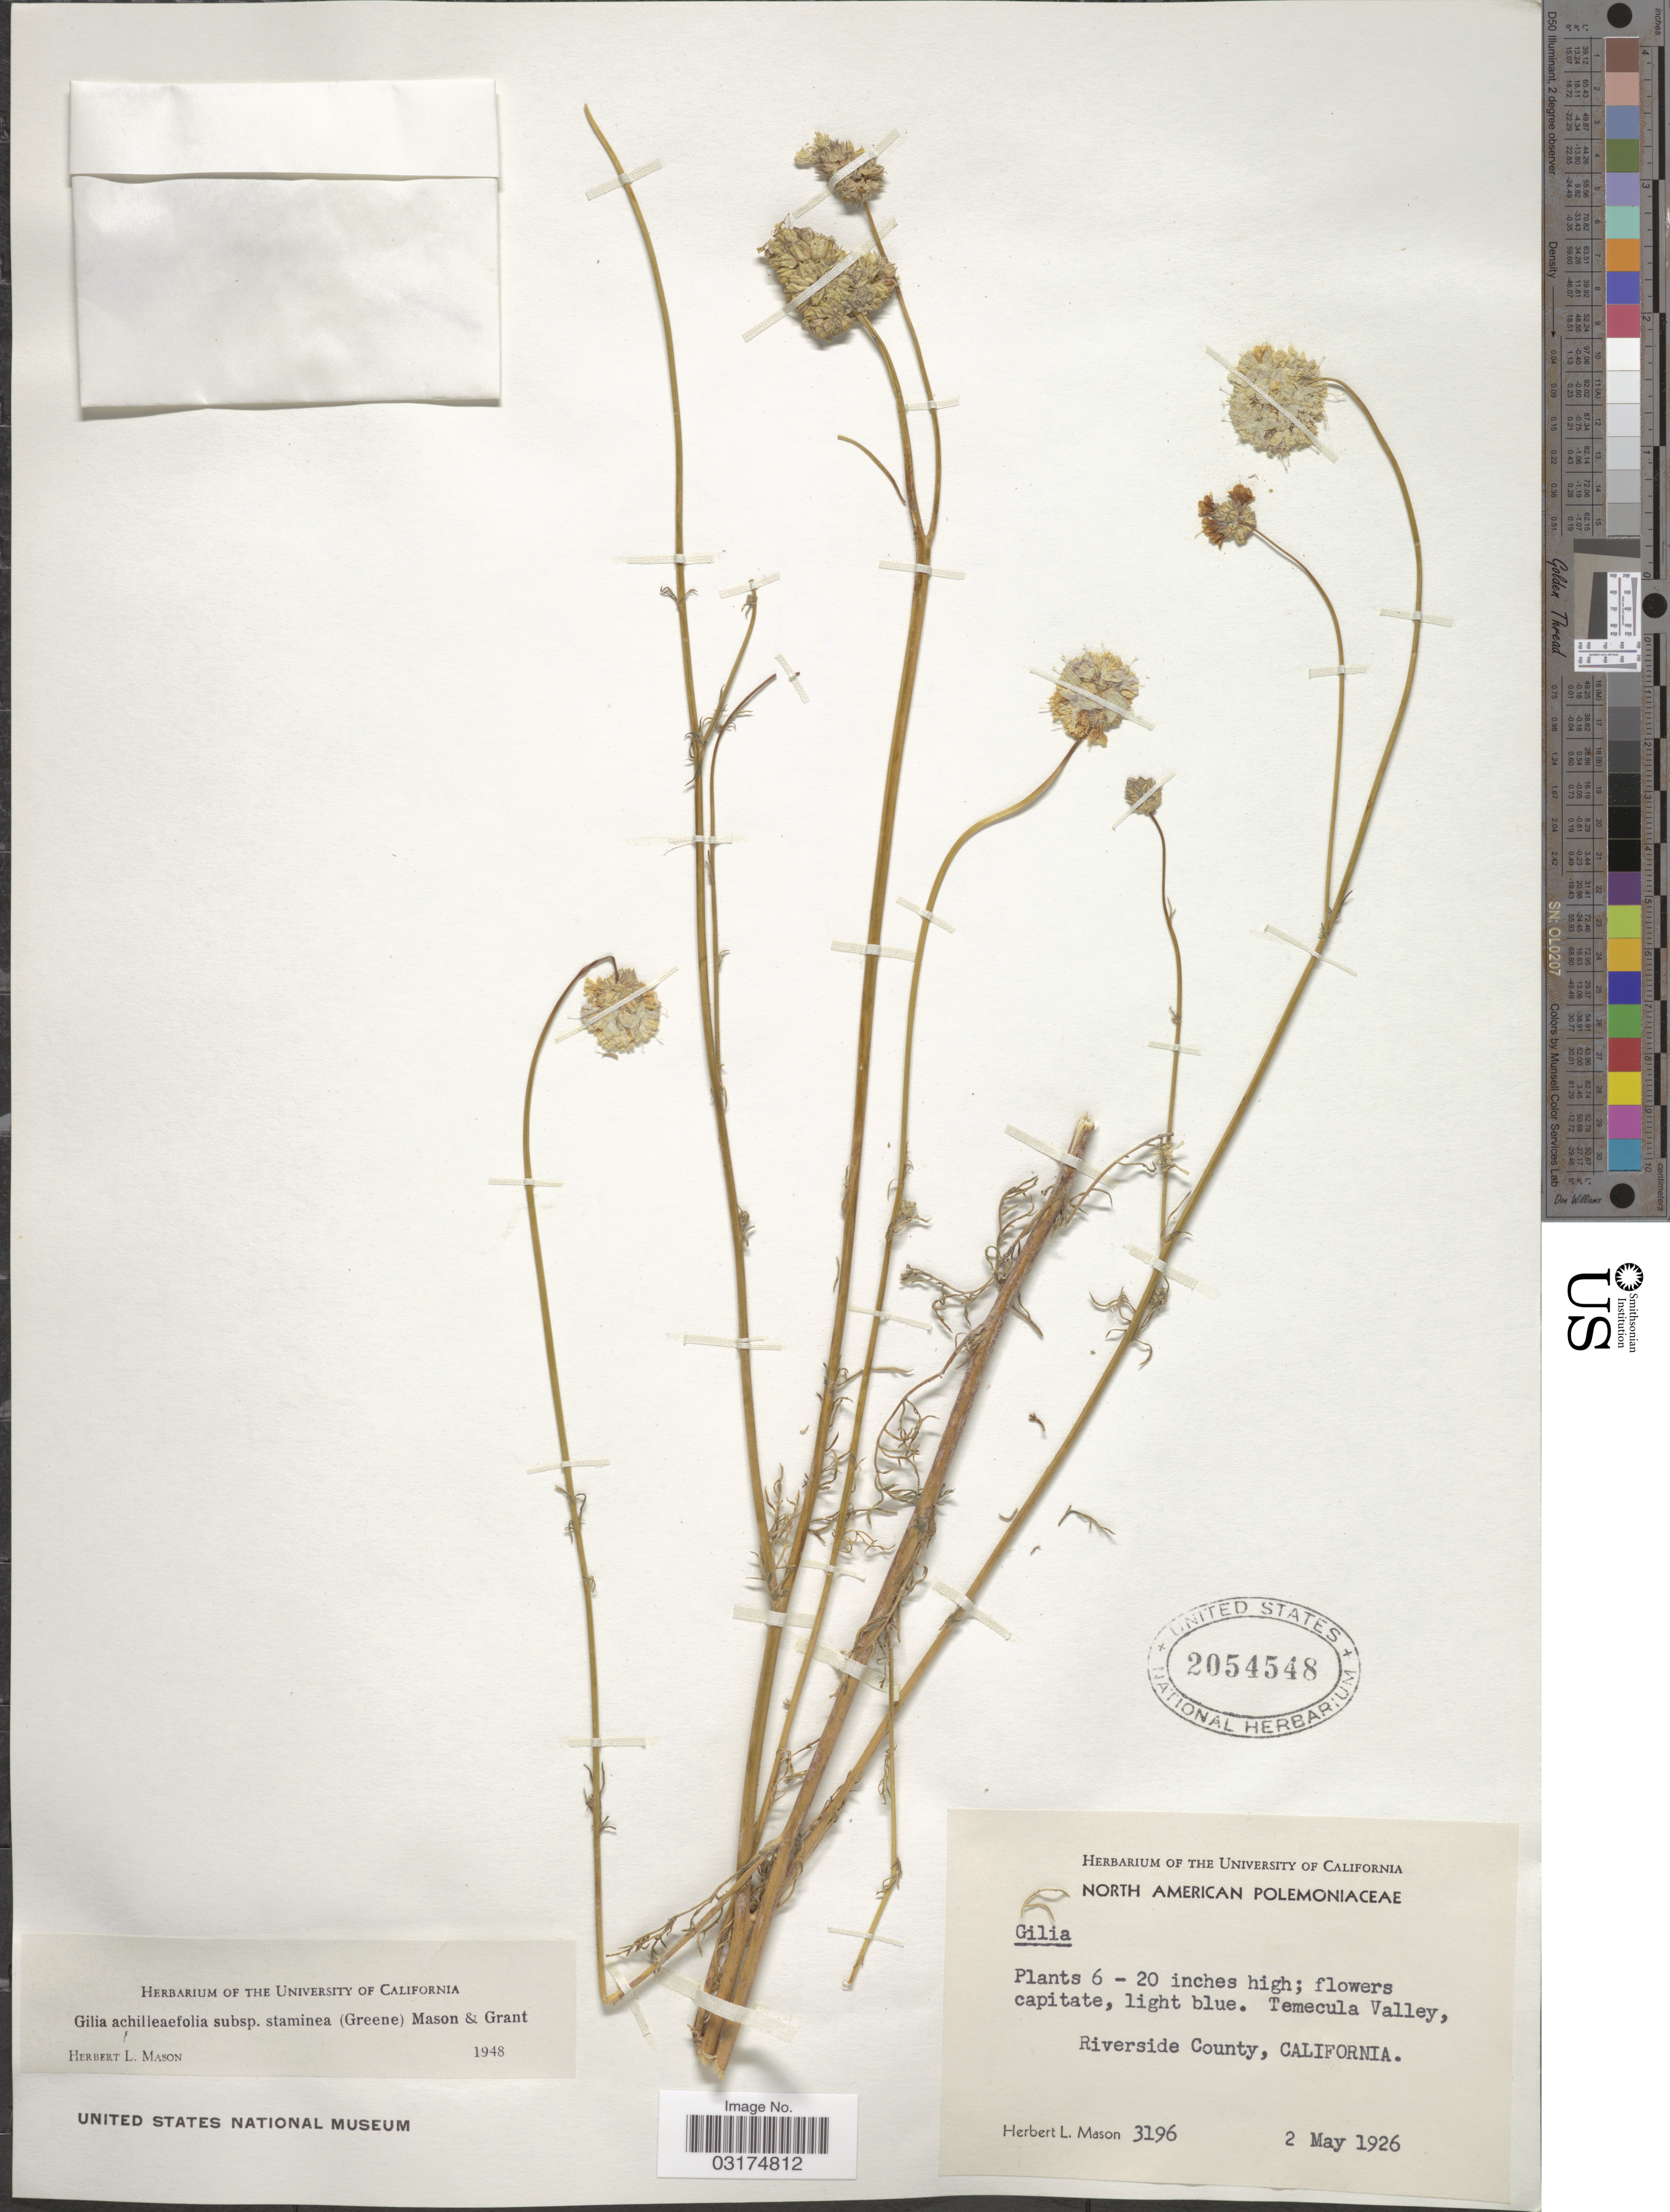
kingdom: Plantae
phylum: Tracheophyta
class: Magnoliopsida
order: Ericales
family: Polemoniaceae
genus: Gilia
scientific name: Gilia achilleifolia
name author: Benth.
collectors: H. L. Mason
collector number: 3196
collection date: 1926-05-02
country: United States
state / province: California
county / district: Riverside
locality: Temecula Valley, Riverside County.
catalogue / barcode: US 2054548